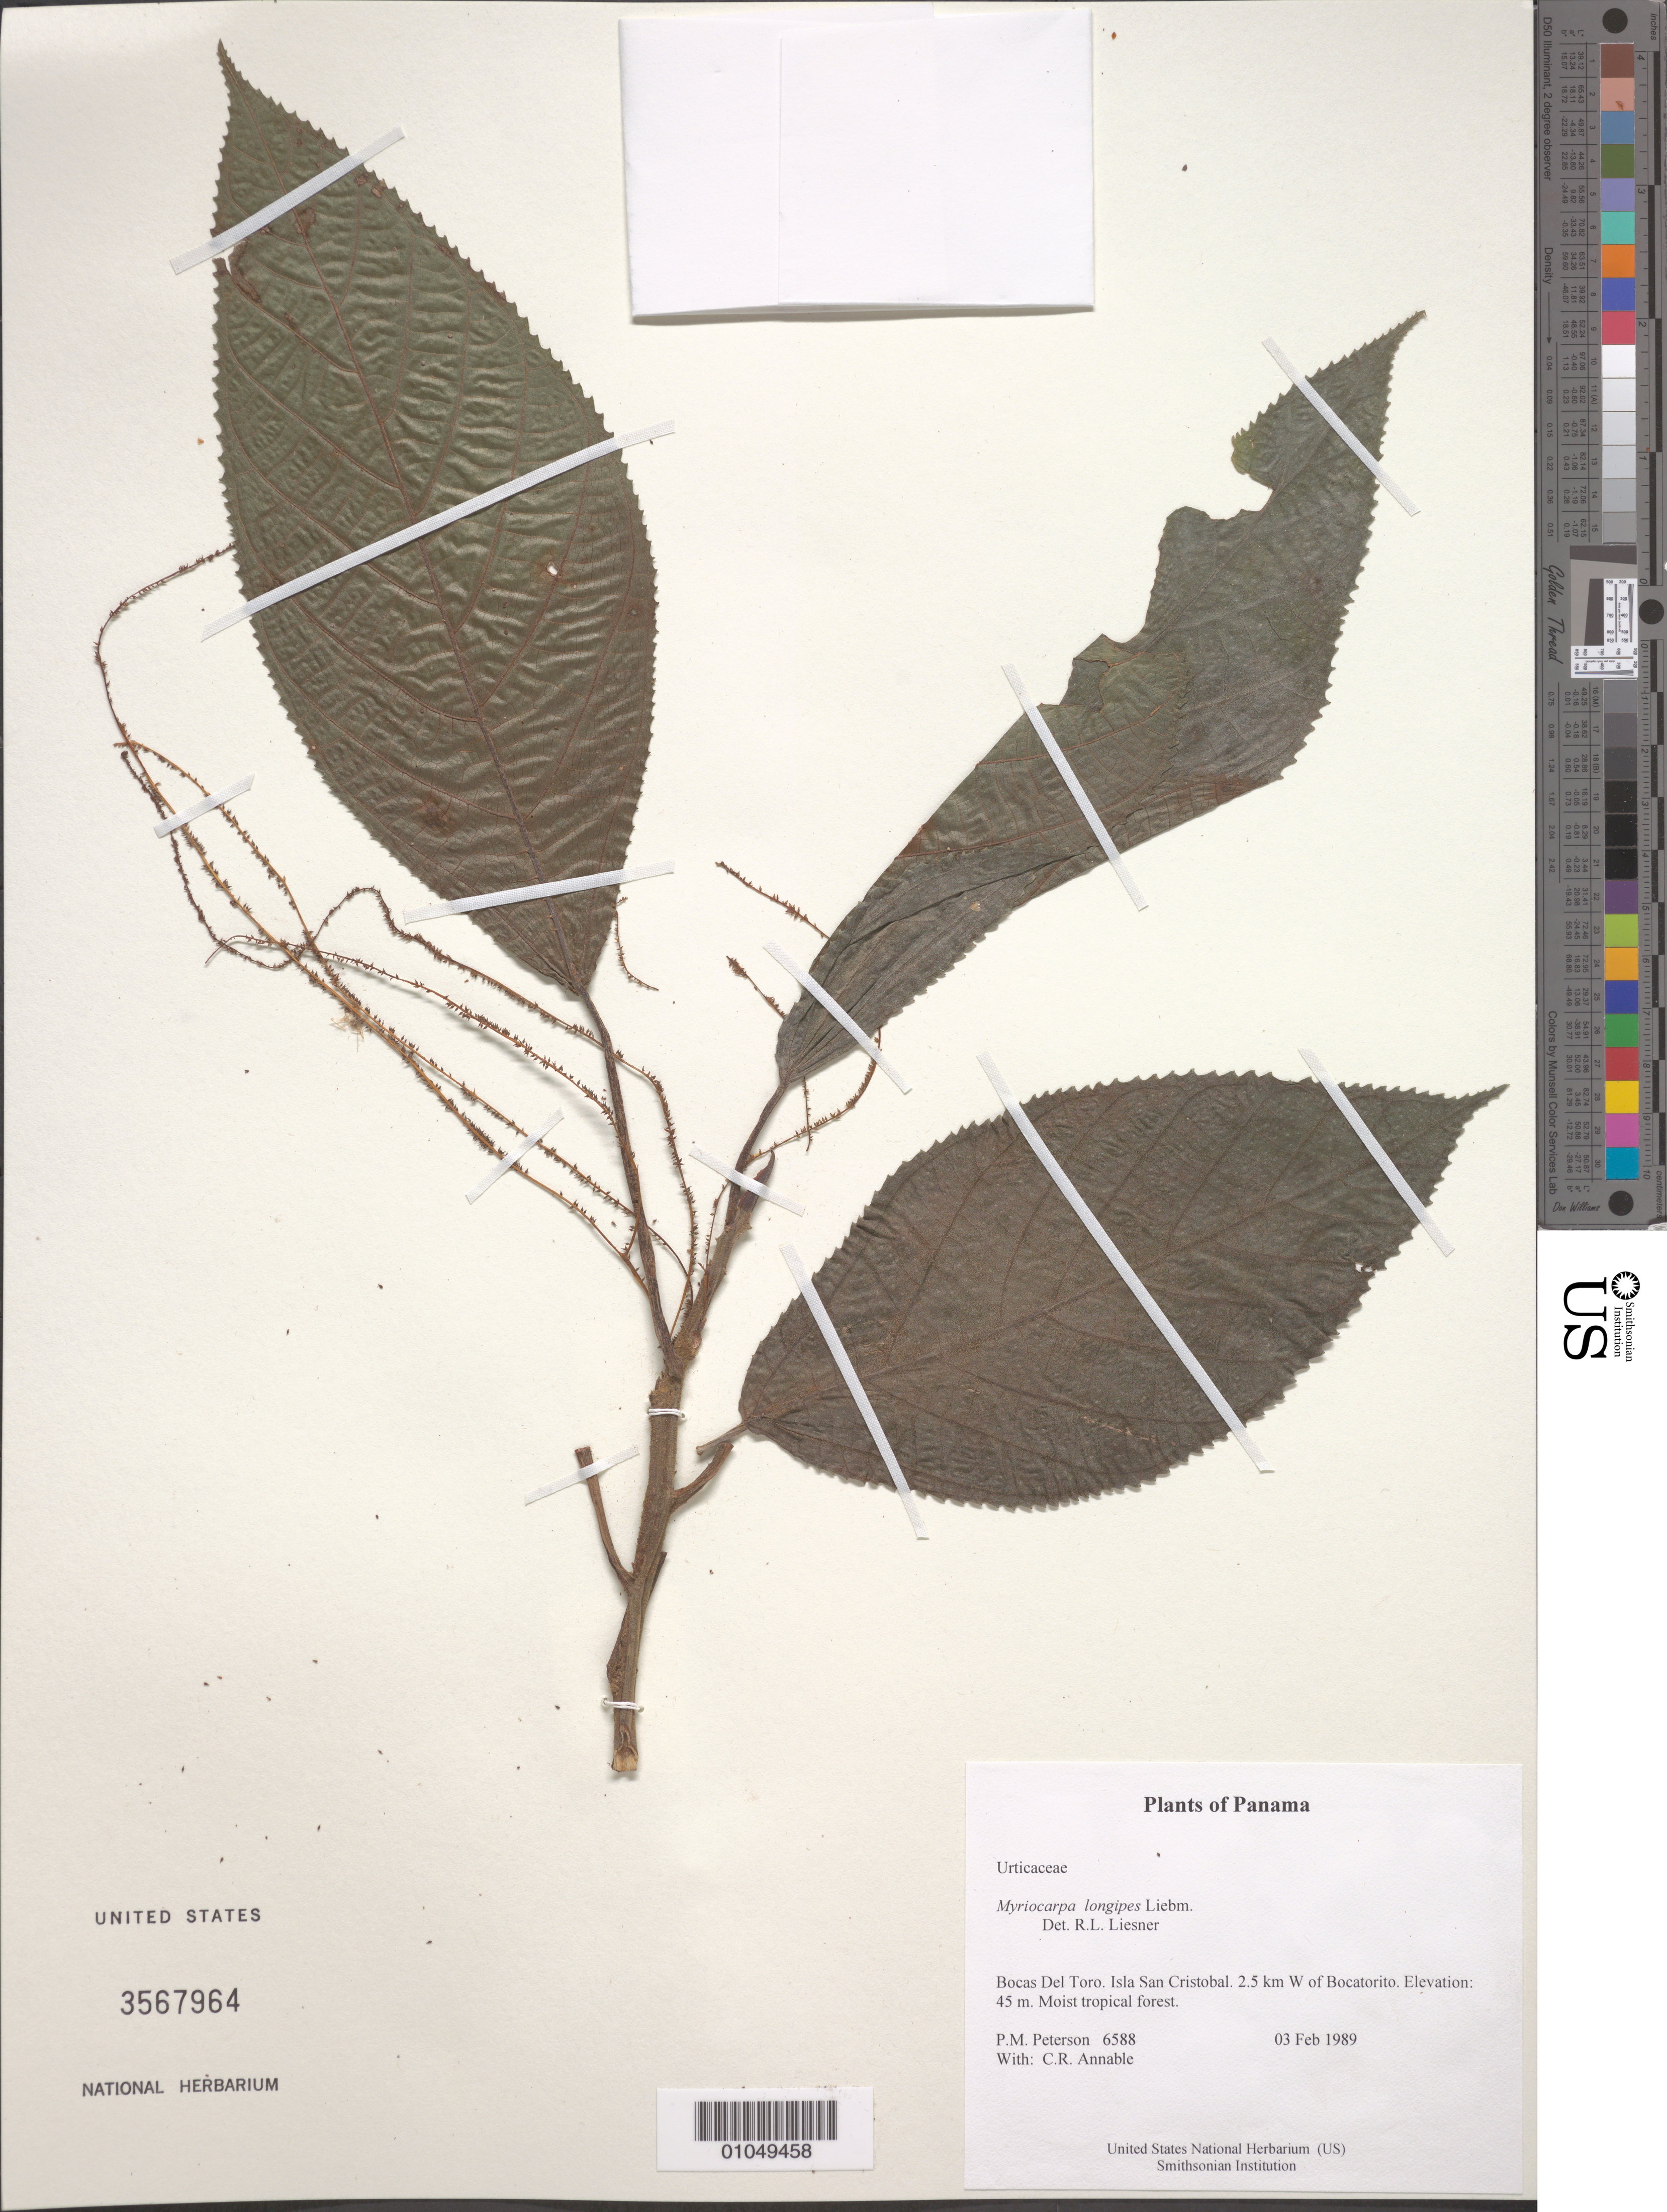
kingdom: Plantae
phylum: Tracheophyta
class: Magnoliopsida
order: Rosales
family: Urticaceae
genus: Myriocarpa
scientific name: Myriocarpa longipes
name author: Liebm.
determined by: Liesner, R. L.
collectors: P. M. Peterson & C. R. Annable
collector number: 06588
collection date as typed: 03 Feb 1989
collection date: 1989-02-03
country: Panama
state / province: Bocas del Toro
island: San Cristobal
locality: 2.5 km W of Bocatorito.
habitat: Moist tropical forest.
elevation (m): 45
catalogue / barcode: US 3567964